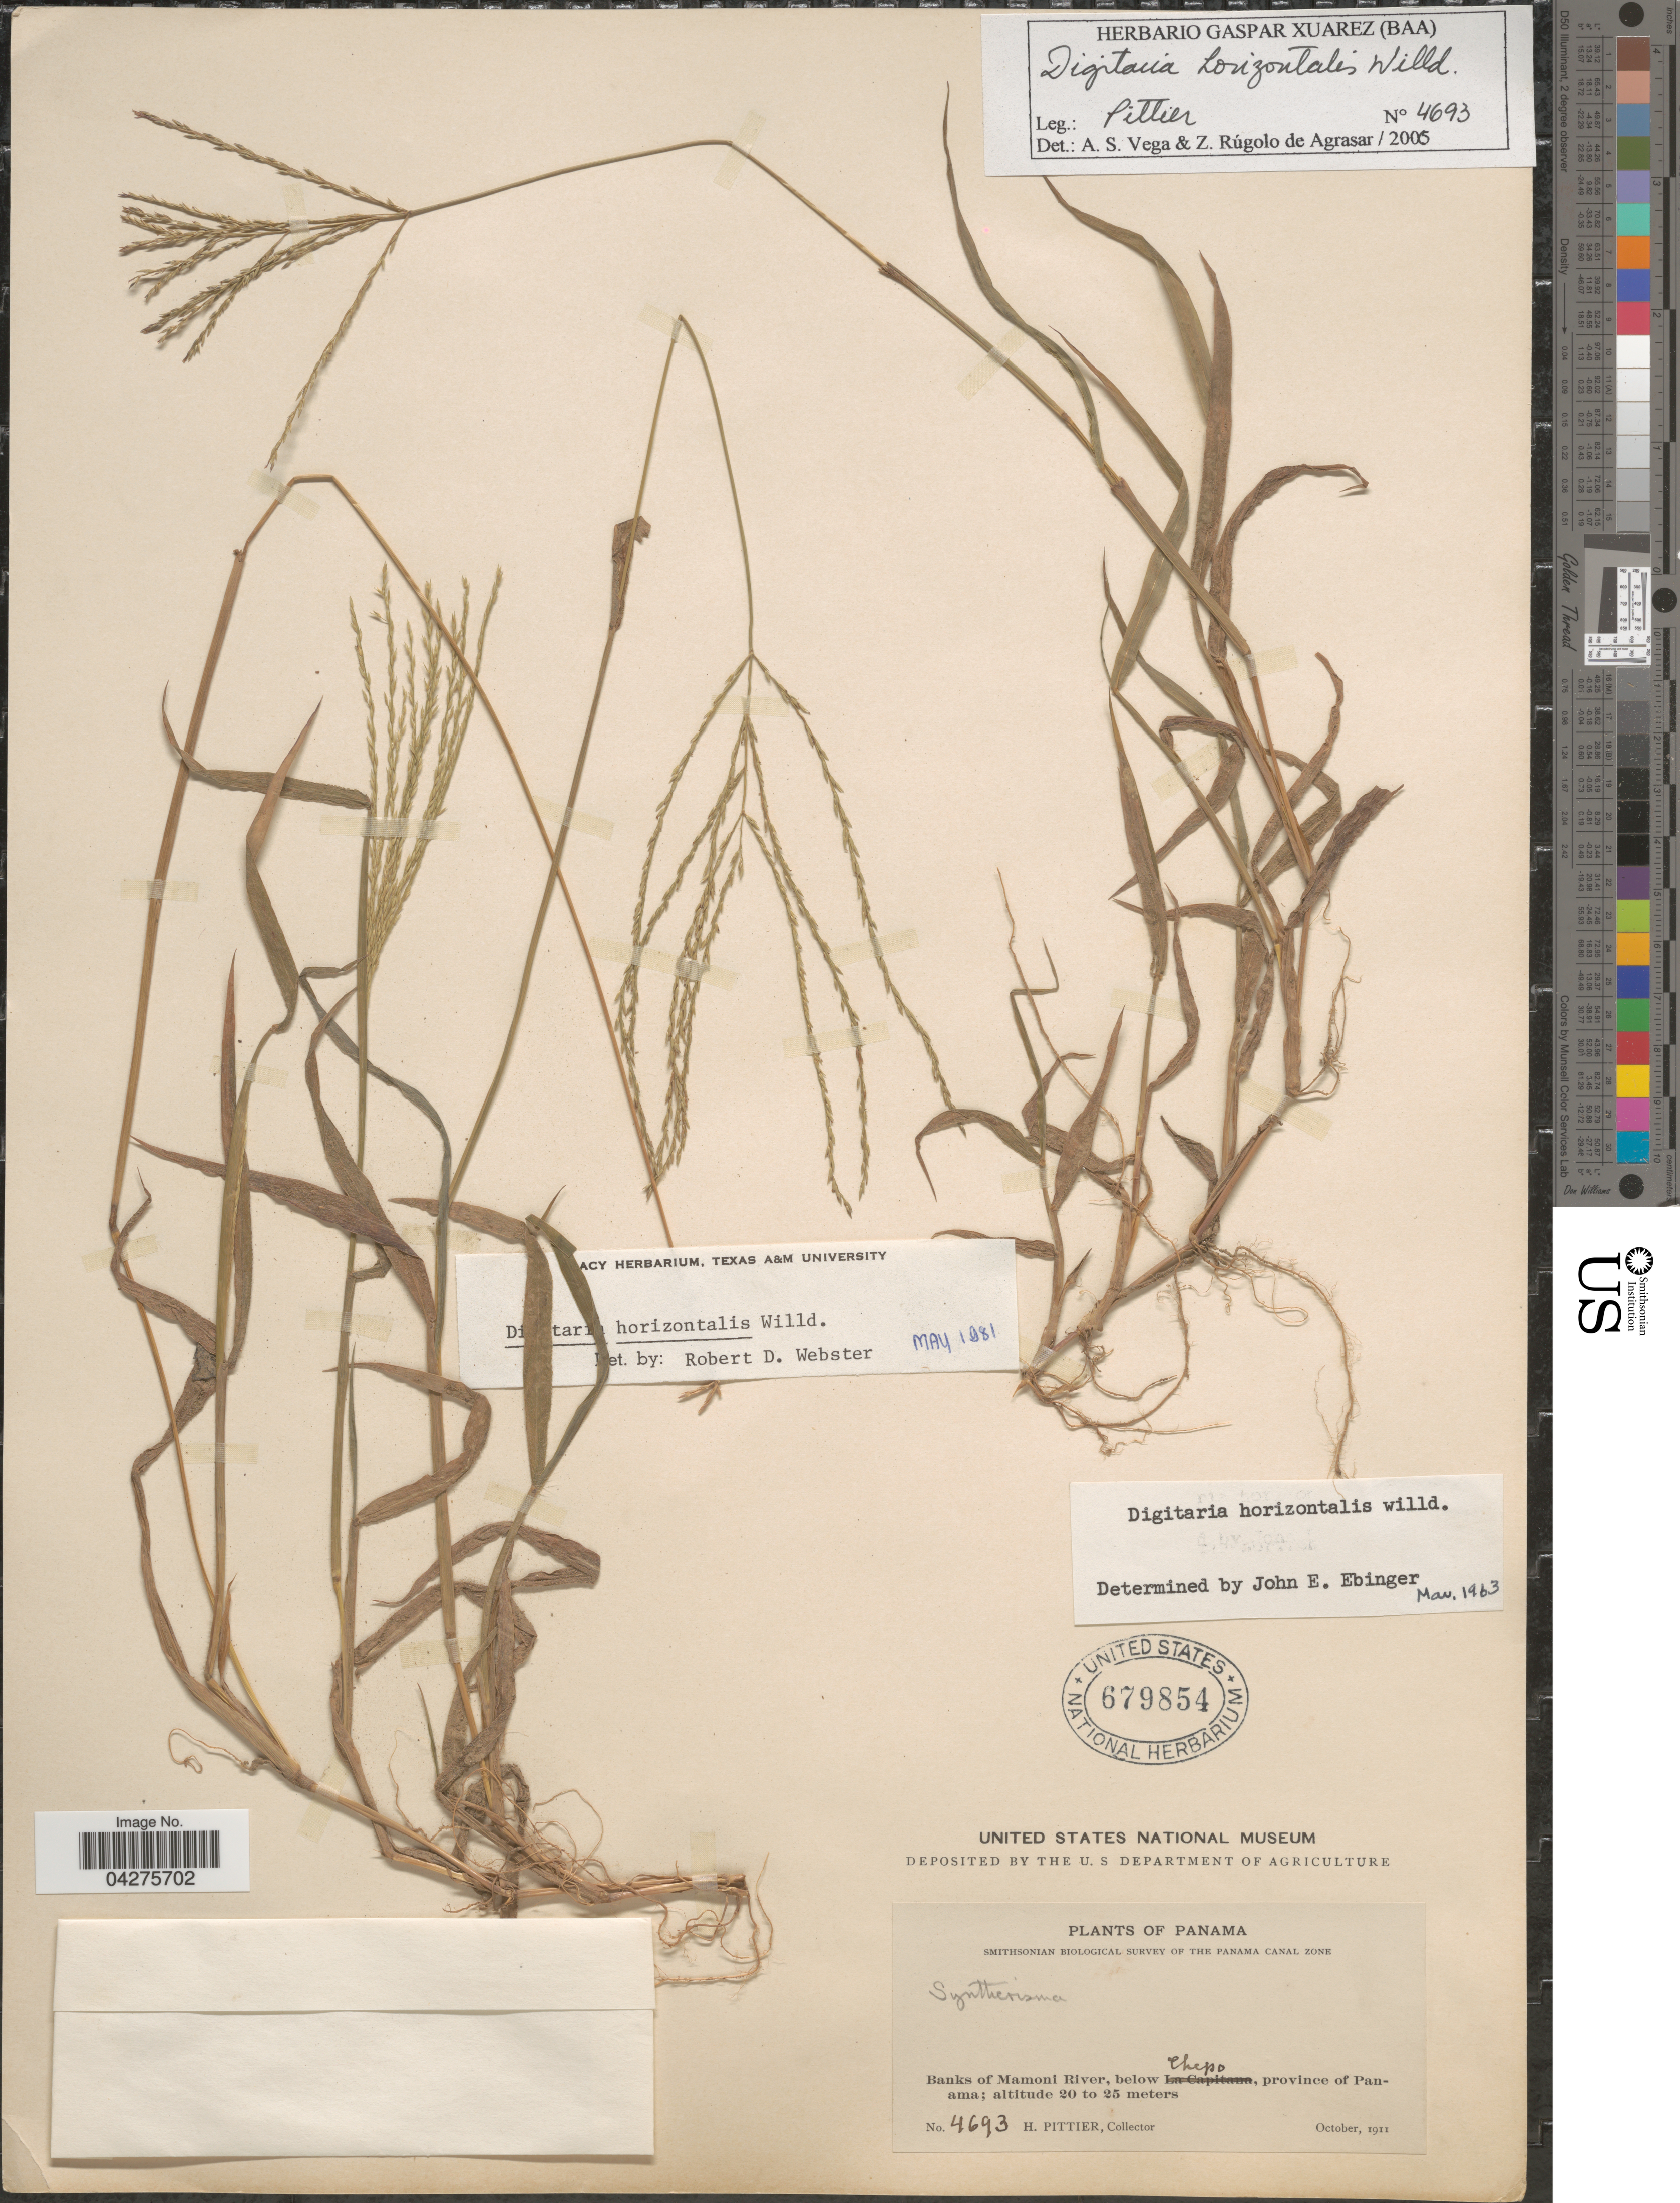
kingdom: Plantae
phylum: Tracheophyta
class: Liliopsida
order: Poales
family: Poaceae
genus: Digitaria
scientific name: Digitaria horizontalis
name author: Willd.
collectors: H. F. Pittier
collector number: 4693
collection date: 1911-10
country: Panama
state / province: Panamá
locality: Smithsonian Biological Survey of the Panama Canal Zone. Banks of Mamoni River, below Chepo.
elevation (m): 20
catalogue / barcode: US 679854